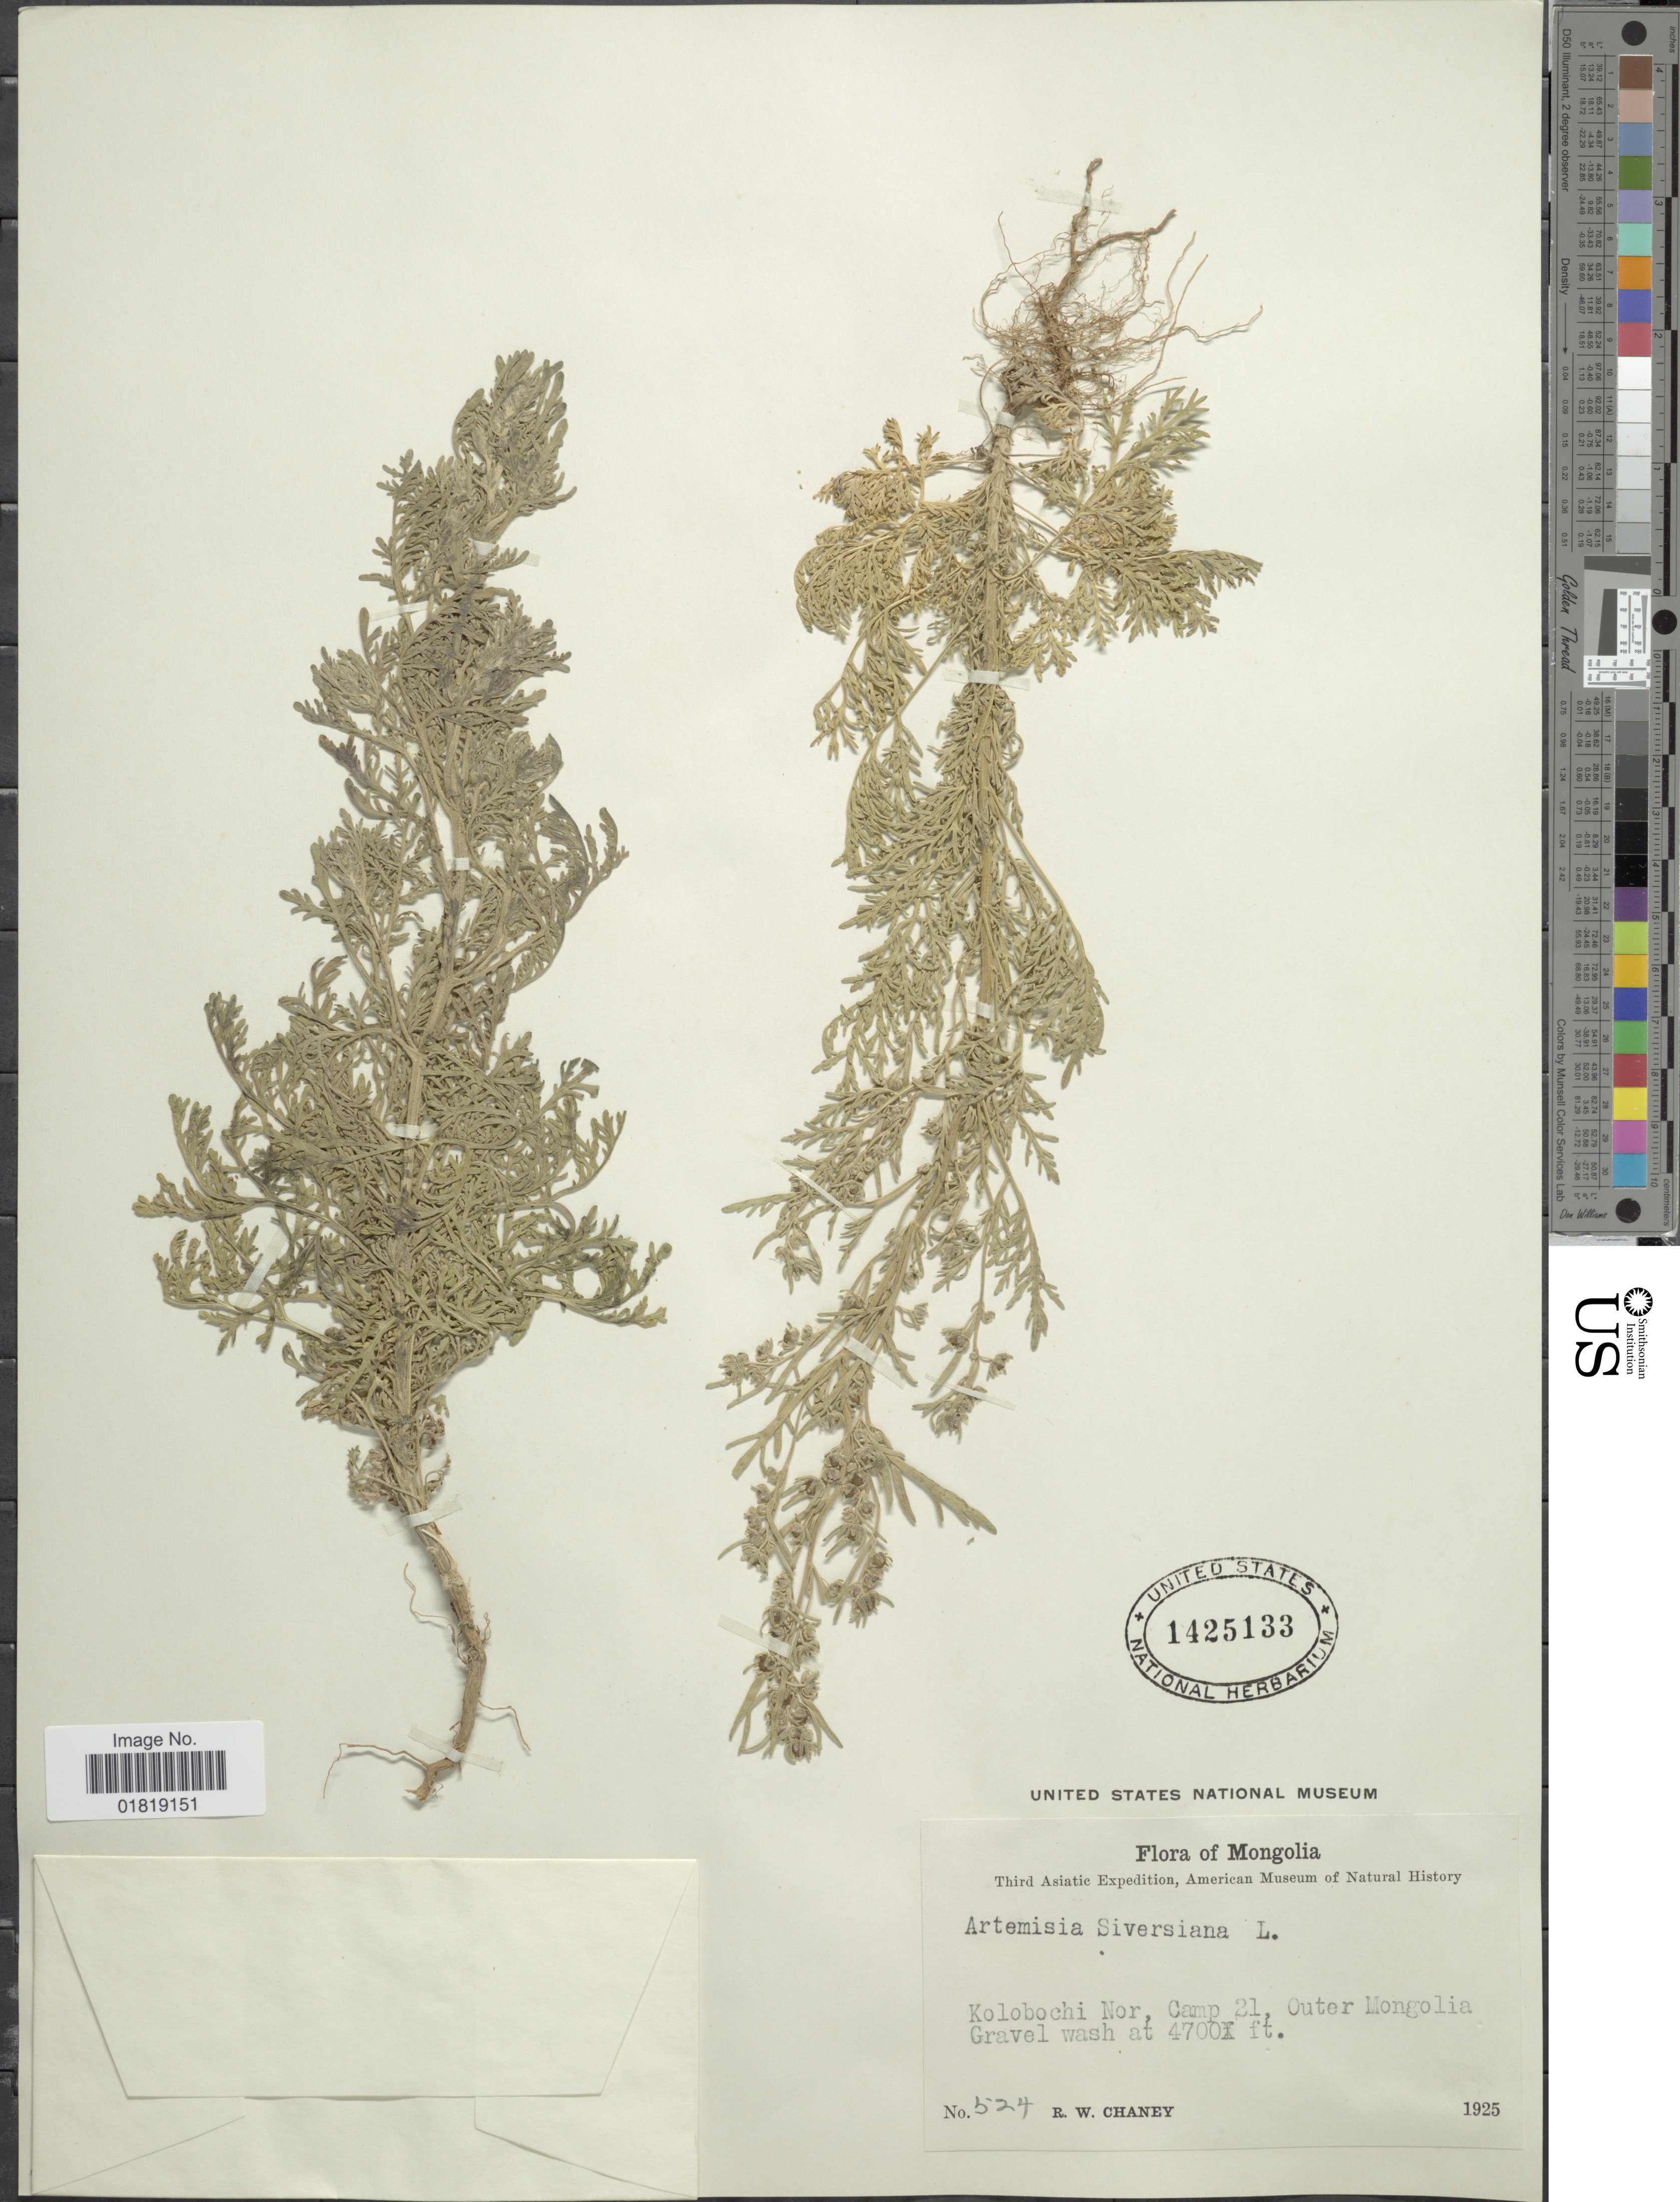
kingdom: Plantae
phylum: Tracheophyta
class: Magnoliopsida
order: Asterales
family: Asteraceae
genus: Artemisia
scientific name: Artemisia sieversiana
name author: Willd.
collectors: R. Chaney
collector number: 524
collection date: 1925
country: Mongolia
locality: Kolobochi Nor, Camp 21, Outer Mongolia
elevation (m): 1433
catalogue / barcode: US 1425133